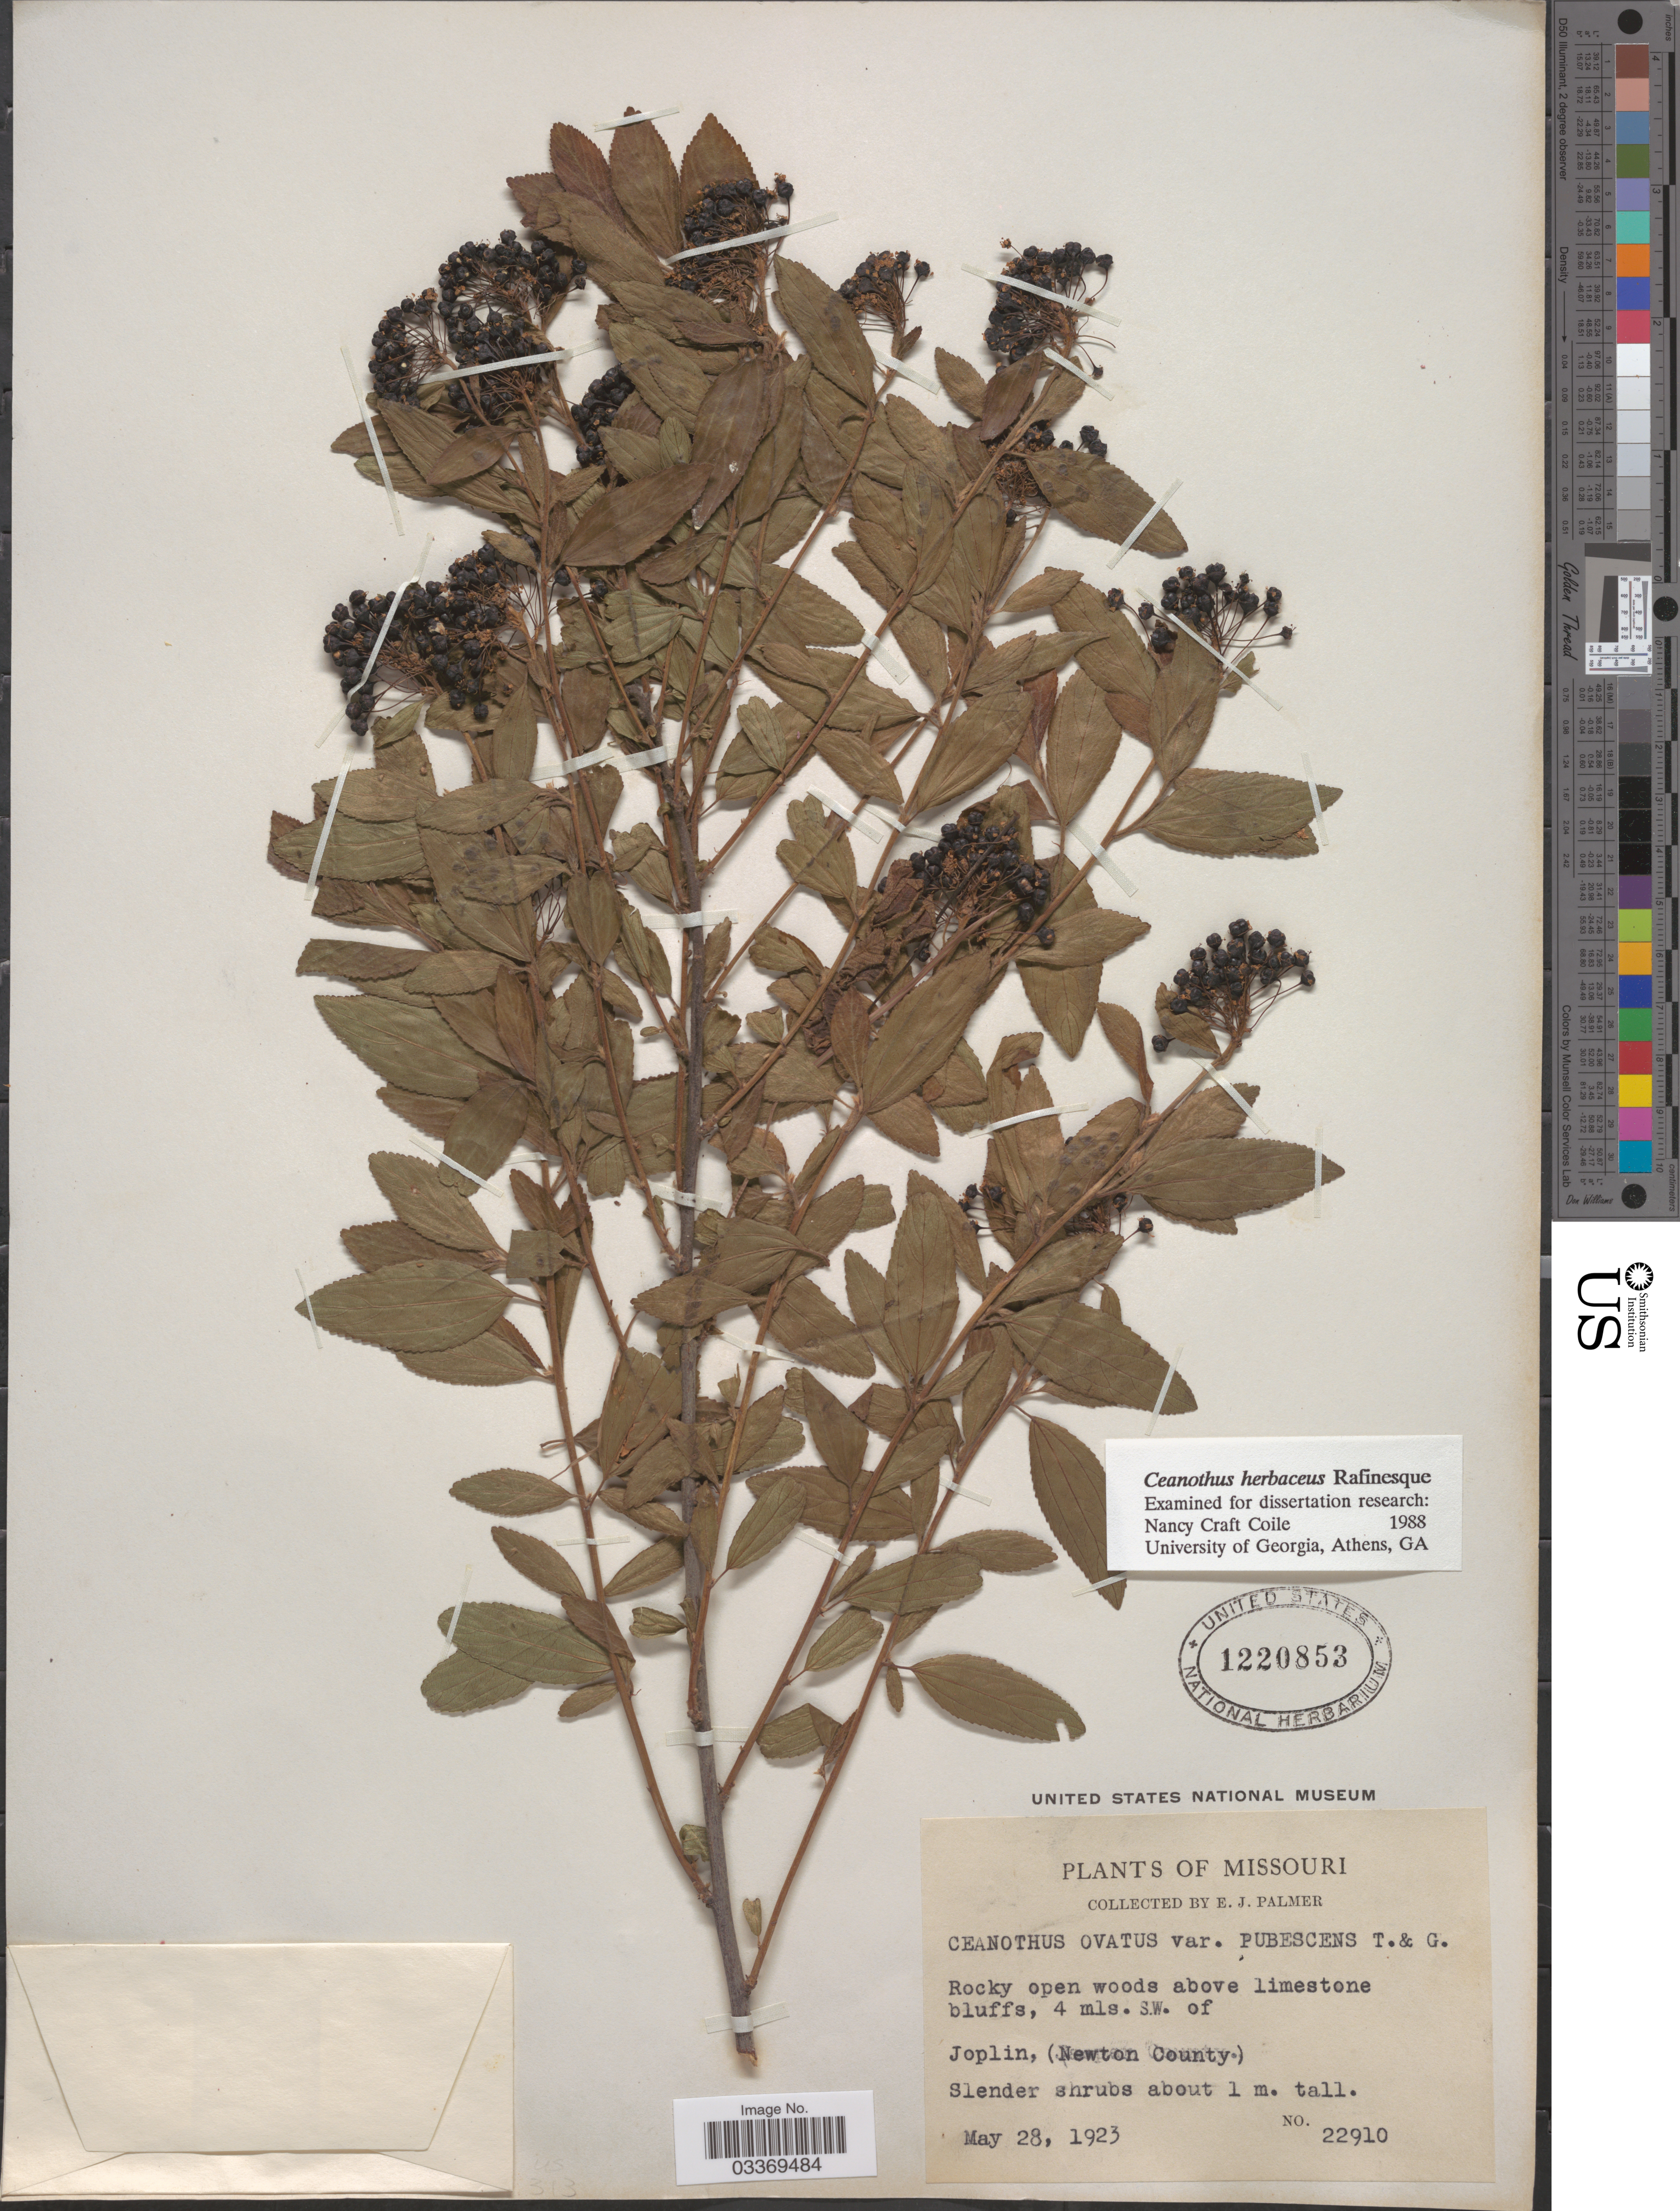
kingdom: Plantae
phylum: Tracheophyta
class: Magnoliopsida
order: Rosales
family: Rhamnaceae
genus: Ceanothus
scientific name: Ceanothus ovatus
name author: Desf.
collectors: E. J. Palmer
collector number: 22910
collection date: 1923-05-28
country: United States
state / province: Missouri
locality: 4 mls. S.W. of Joplin, (Newton County.).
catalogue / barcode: US 1220853